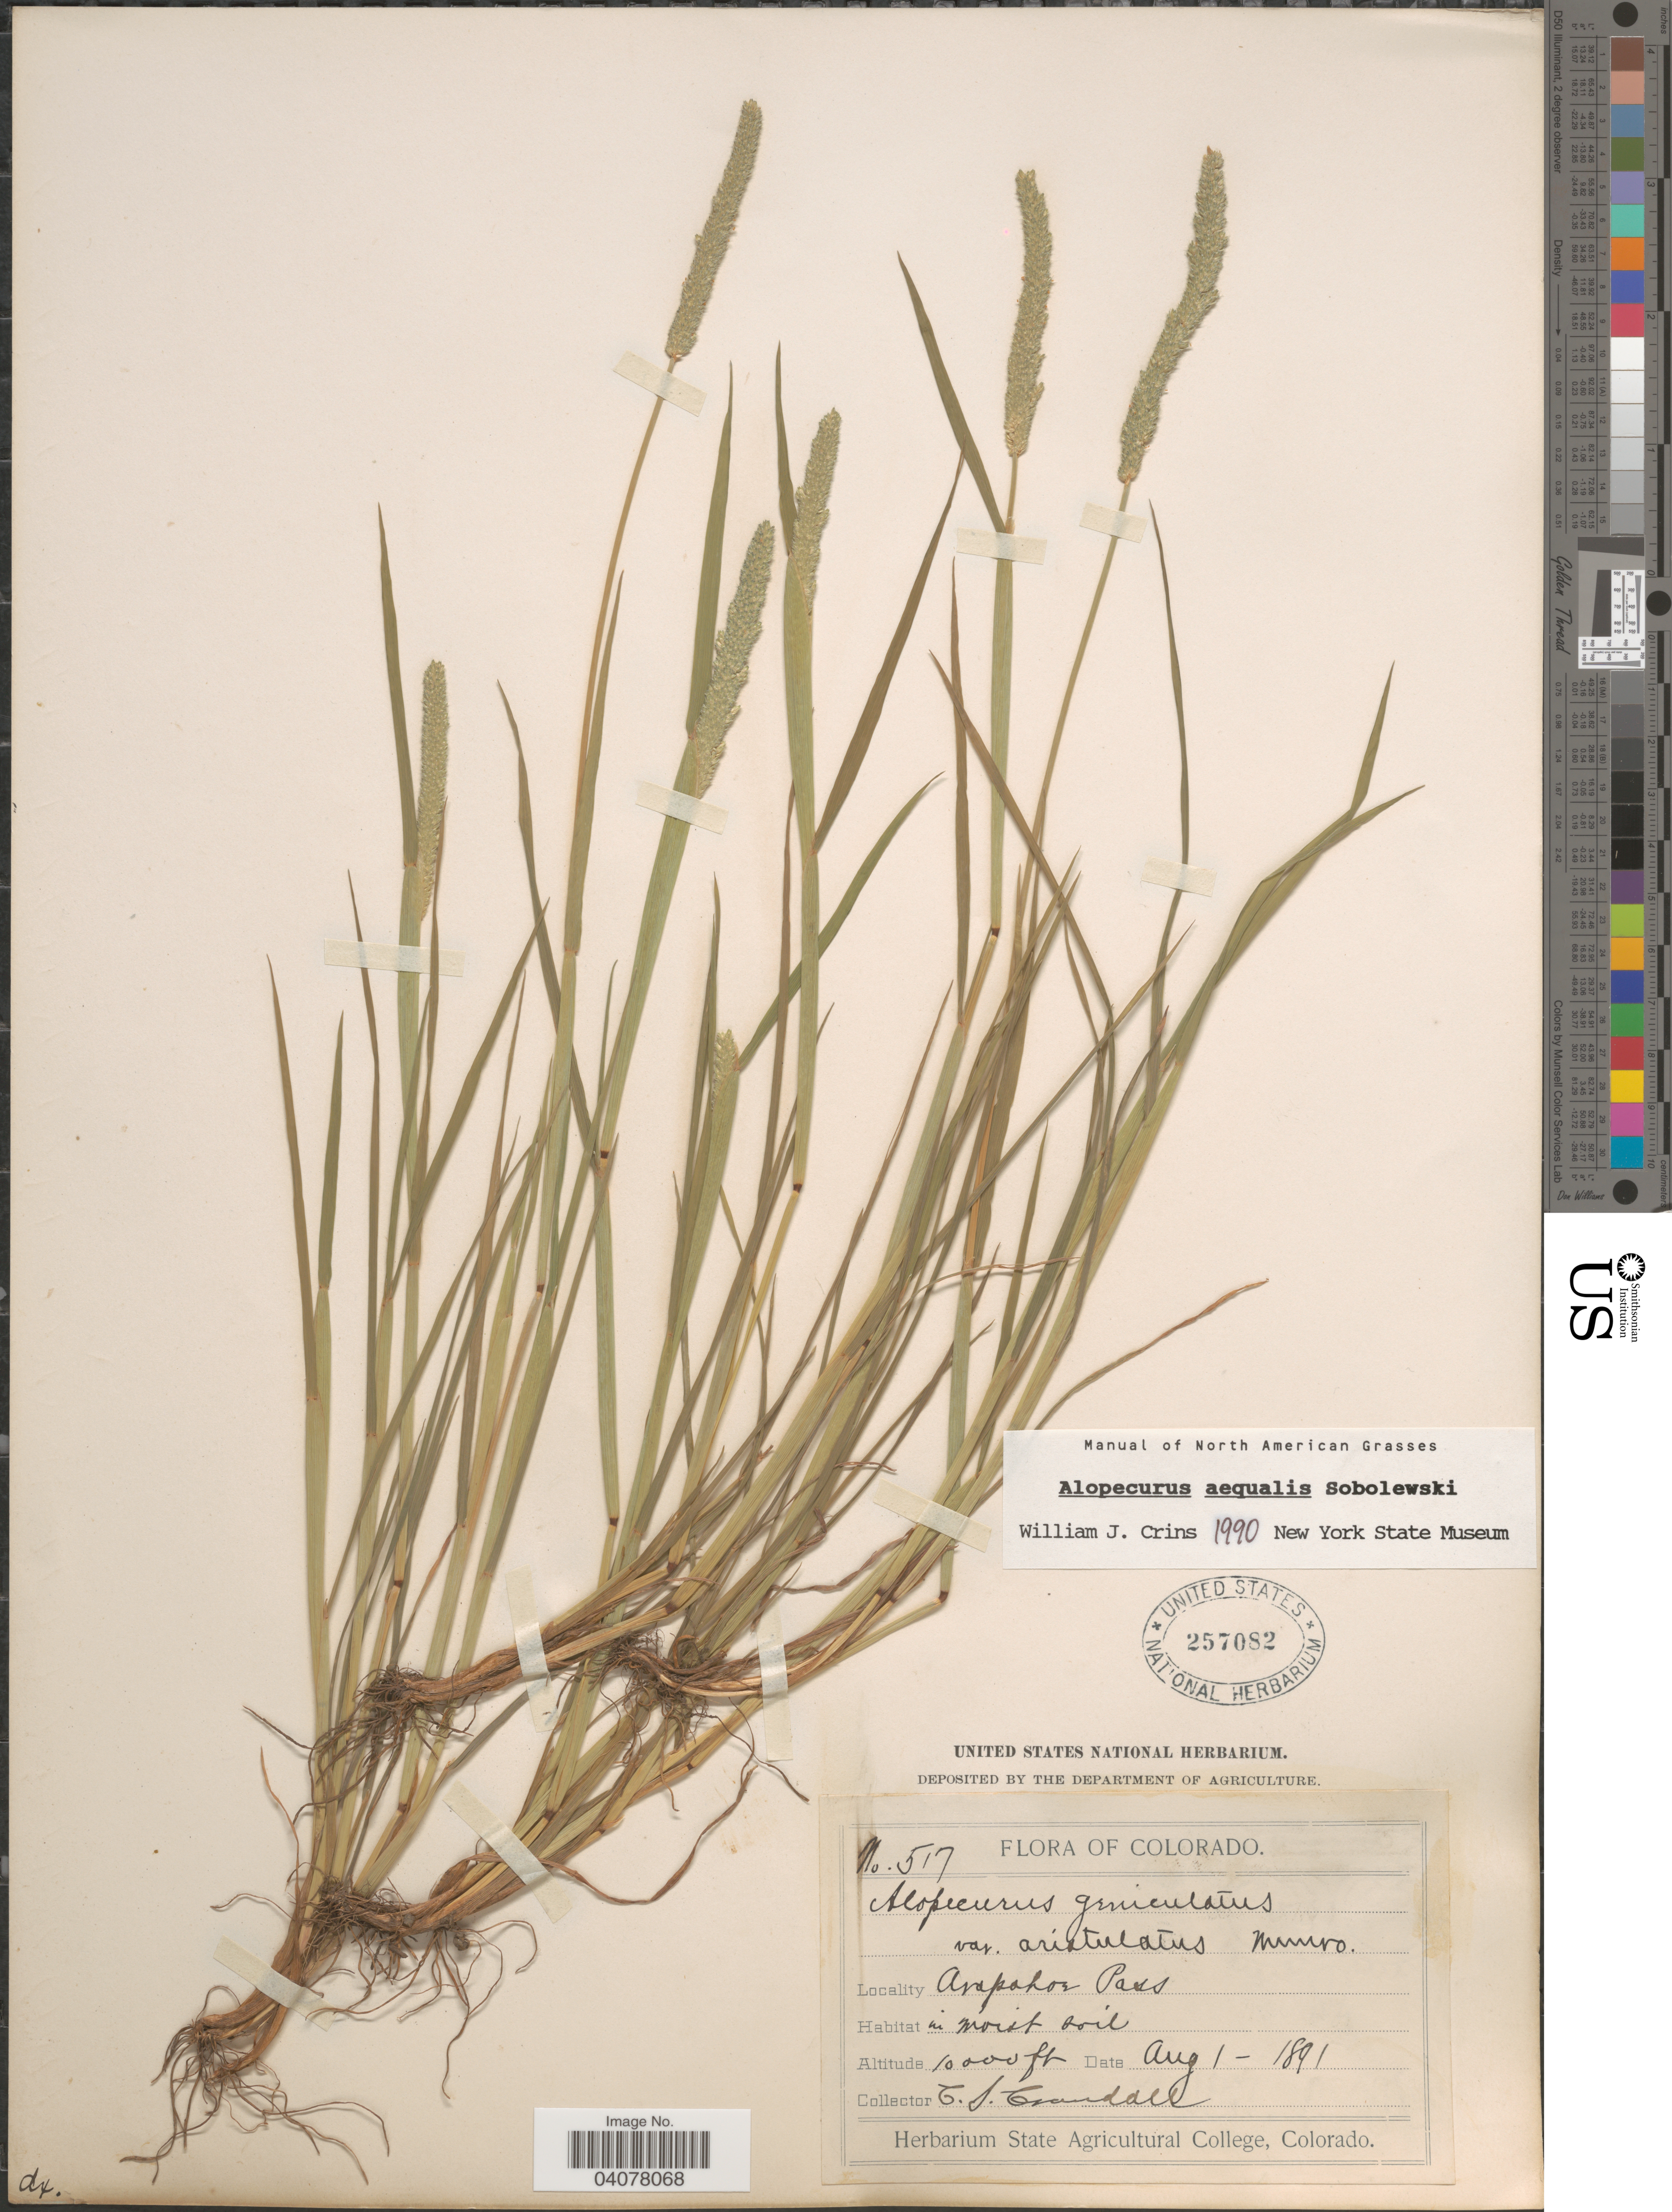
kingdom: Plantae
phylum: Tracheophyta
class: Liliopsida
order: Poales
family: Poaceae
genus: Alopecurus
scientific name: Alopecurus aequalis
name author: Sobol.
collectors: C. Crandall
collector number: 517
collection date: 1891-08-01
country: United States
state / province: Colorado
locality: Arapahoe Pass.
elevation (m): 3048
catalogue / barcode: US 257082